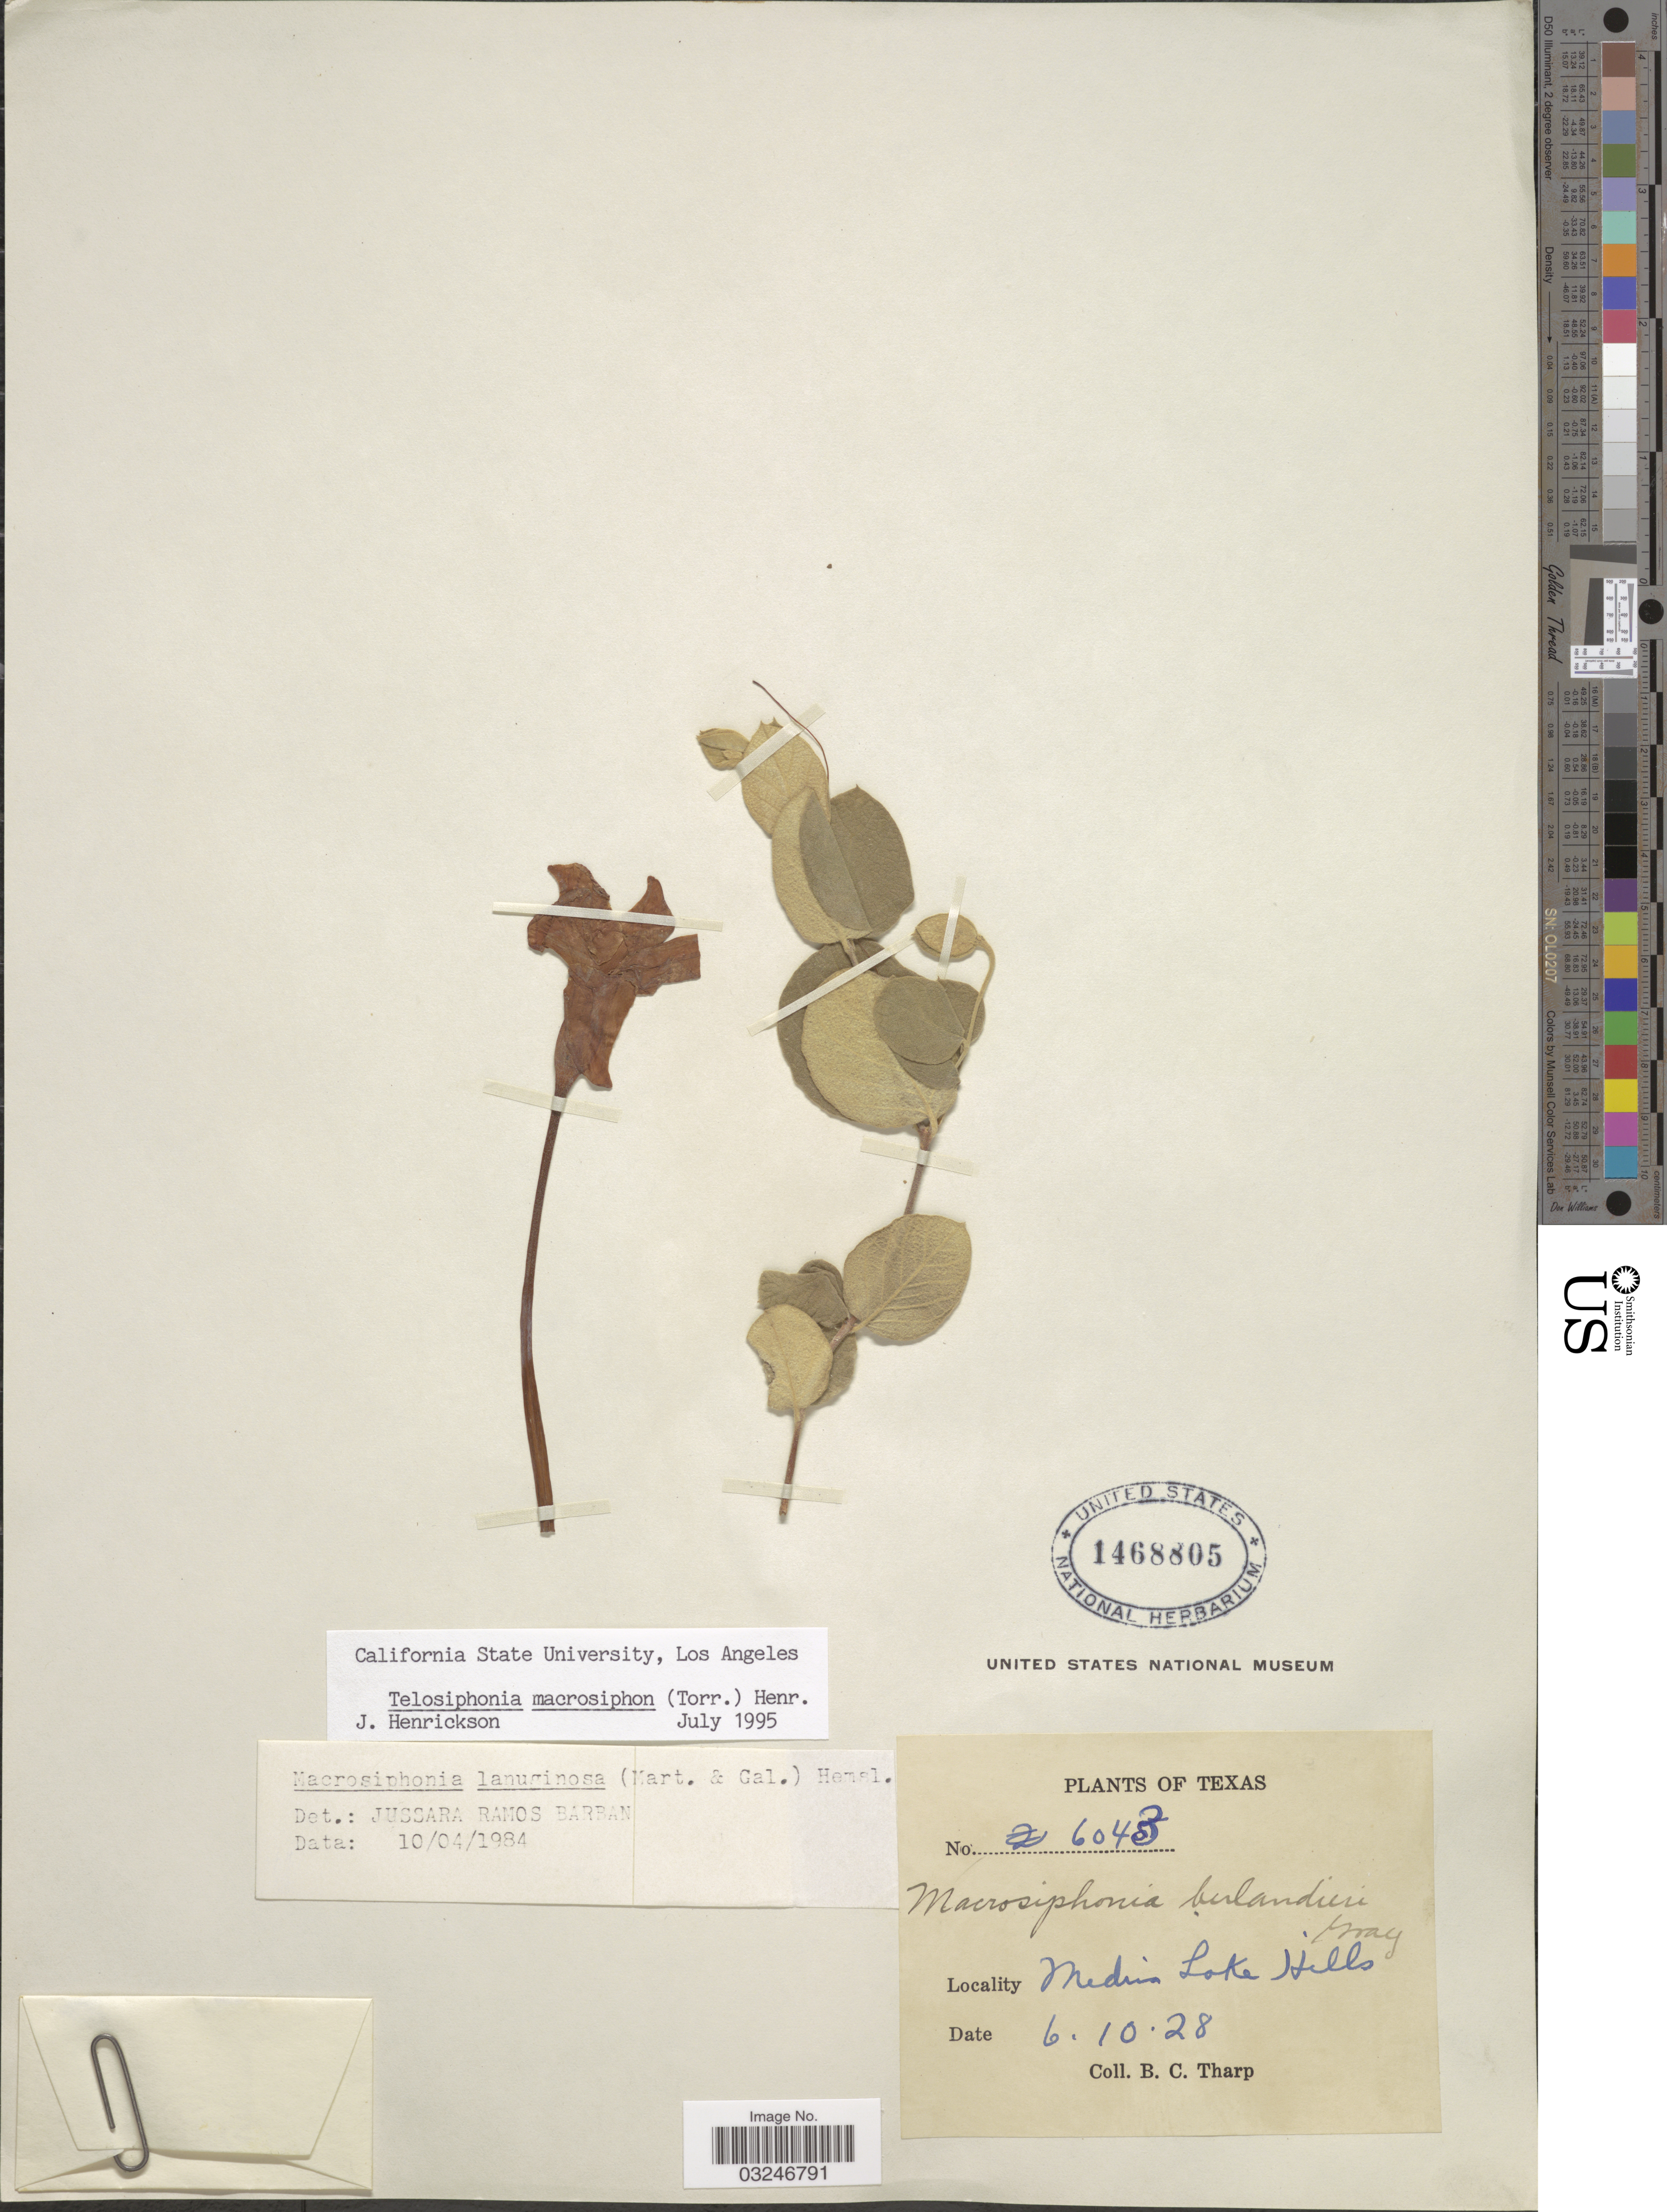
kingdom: Plantae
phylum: Tracheophyta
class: Magnoliopsida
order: Gentianales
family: Apocynaceae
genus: Telosiphonia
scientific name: Telosiphonia macrosiphon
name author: (Torr.) Henrickson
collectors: B. C. Tharp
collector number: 6043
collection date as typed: Transcribed d/m/y: 10/6/28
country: United States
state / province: Texas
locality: Medina Lake Hills.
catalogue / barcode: US 1468805